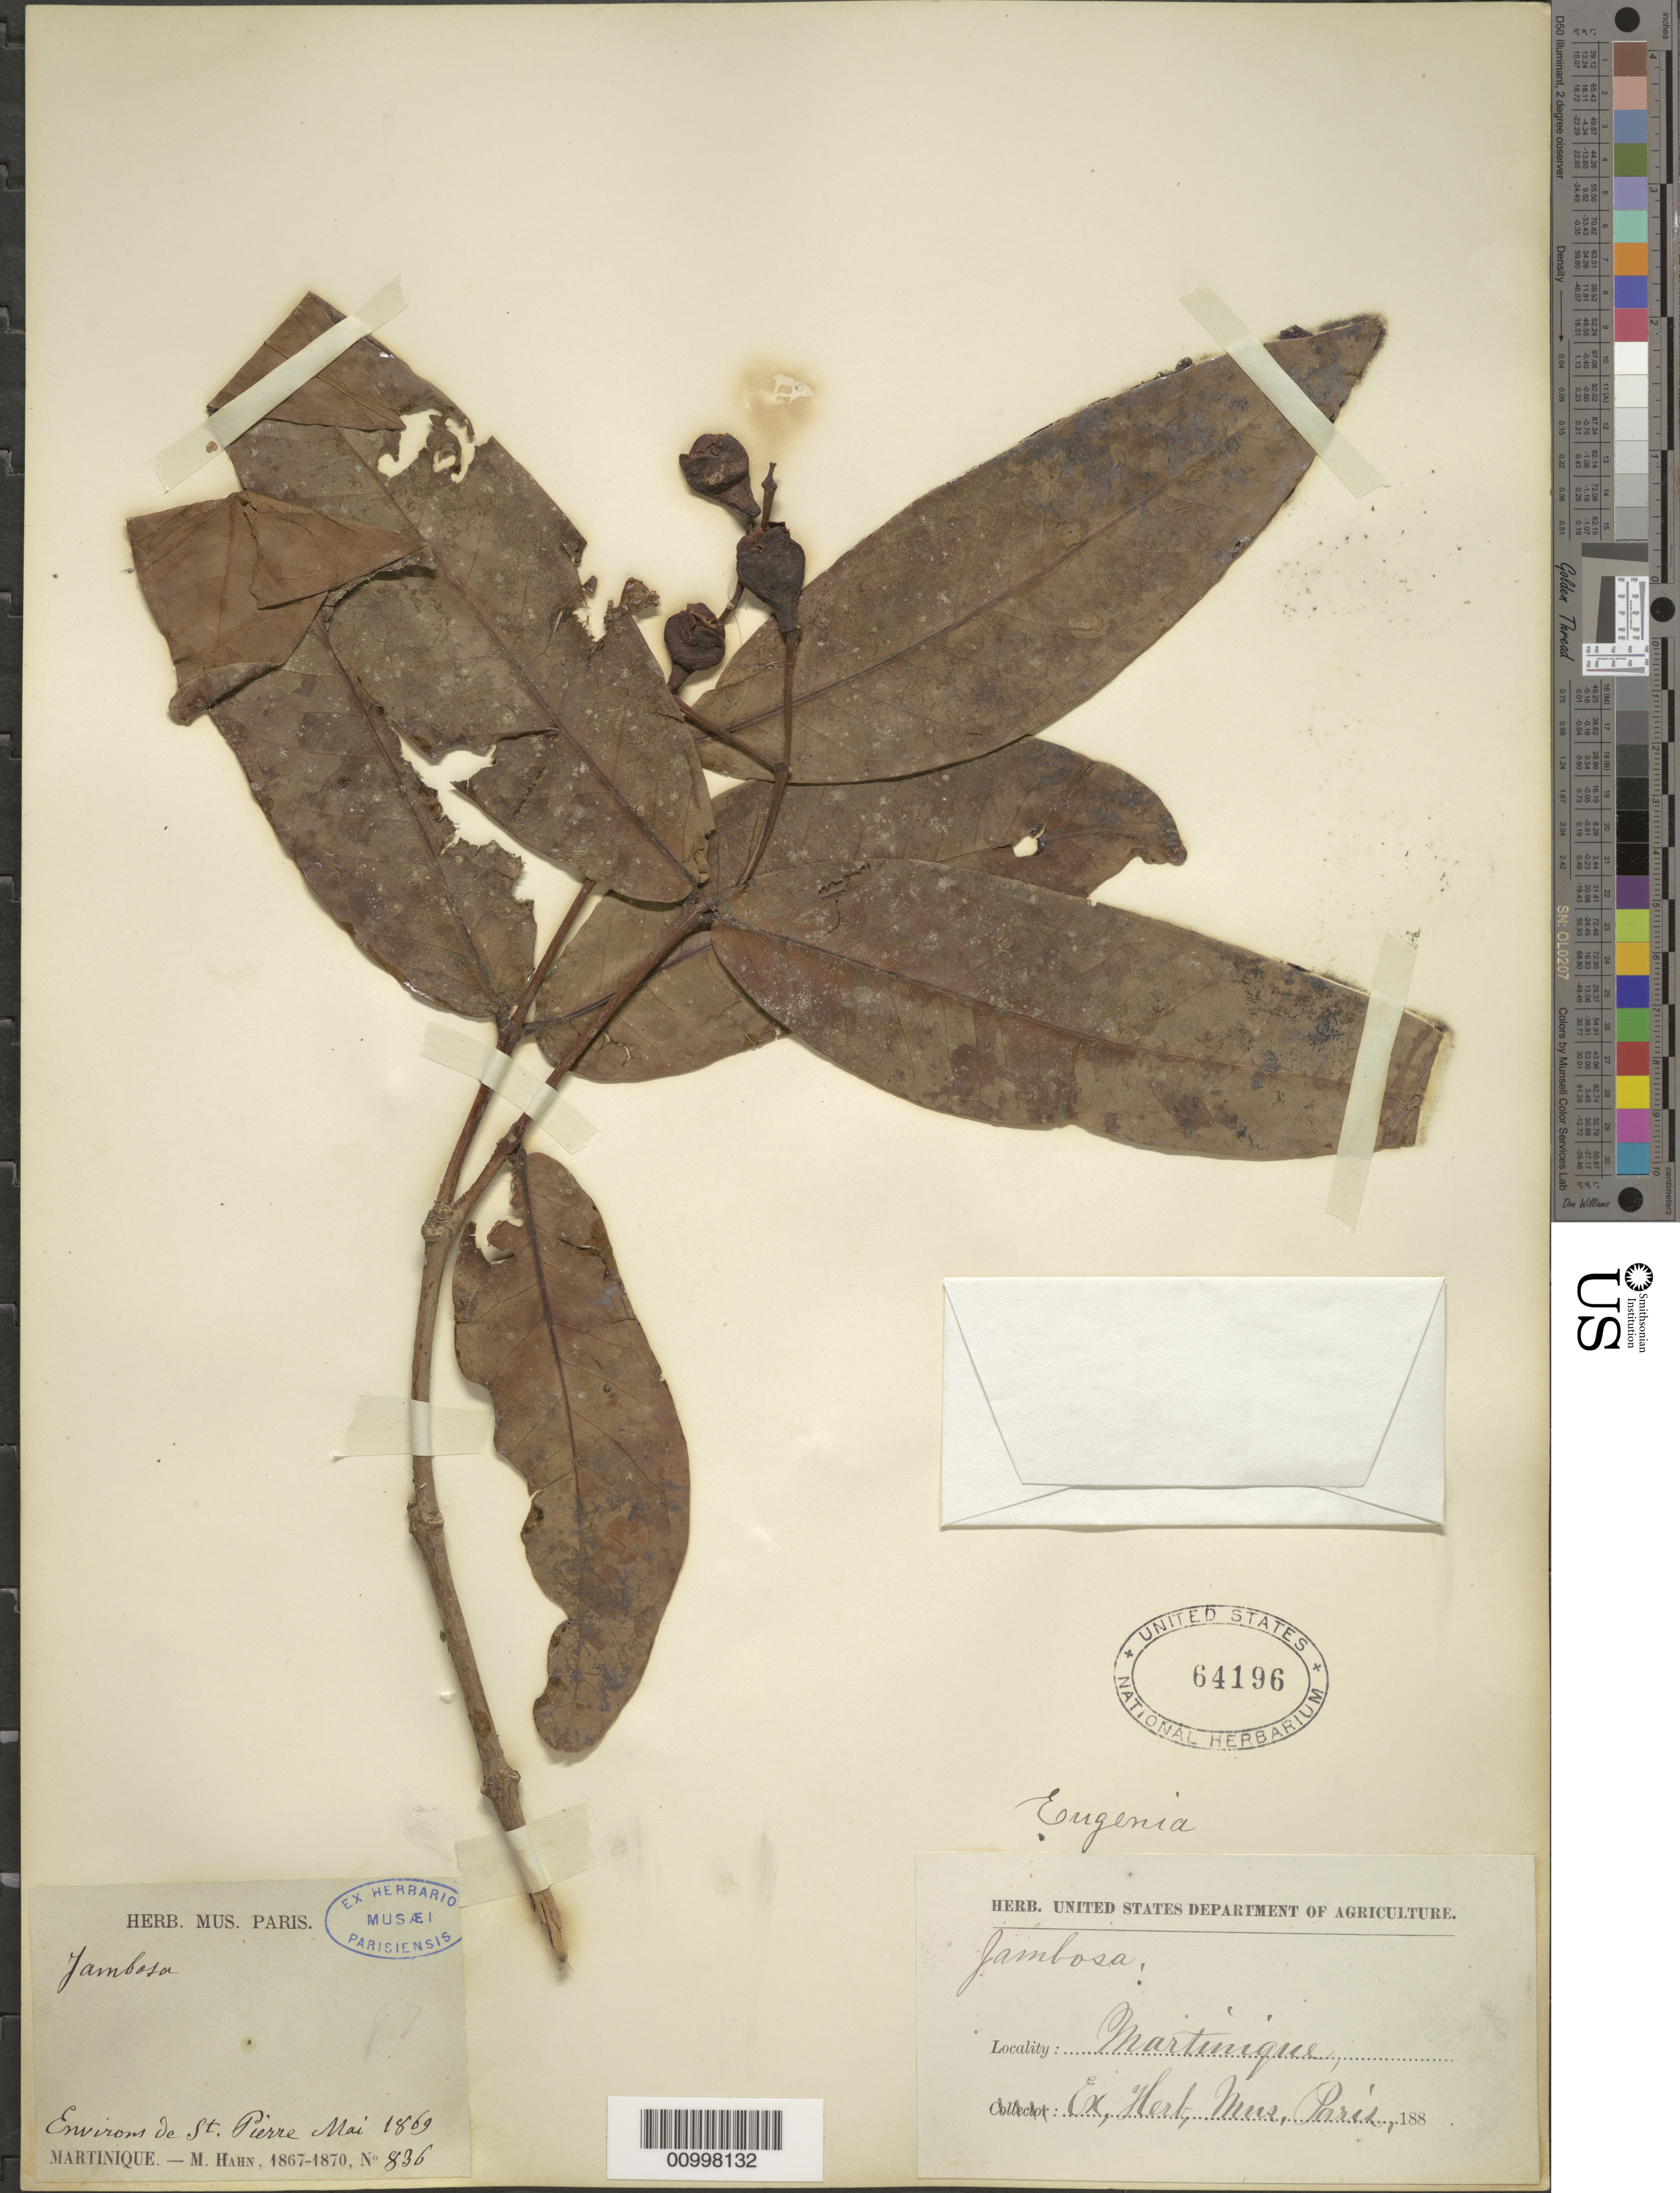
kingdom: Plantae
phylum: Tracheophyta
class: Magnoliopsida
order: Myrtales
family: Myrtaceae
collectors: M. Hahn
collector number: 836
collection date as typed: May 1869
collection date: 1869-05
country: Martinique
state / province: Saint-Pierre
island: Martinique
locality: Environs de St. Pierre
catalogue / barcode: US 64196